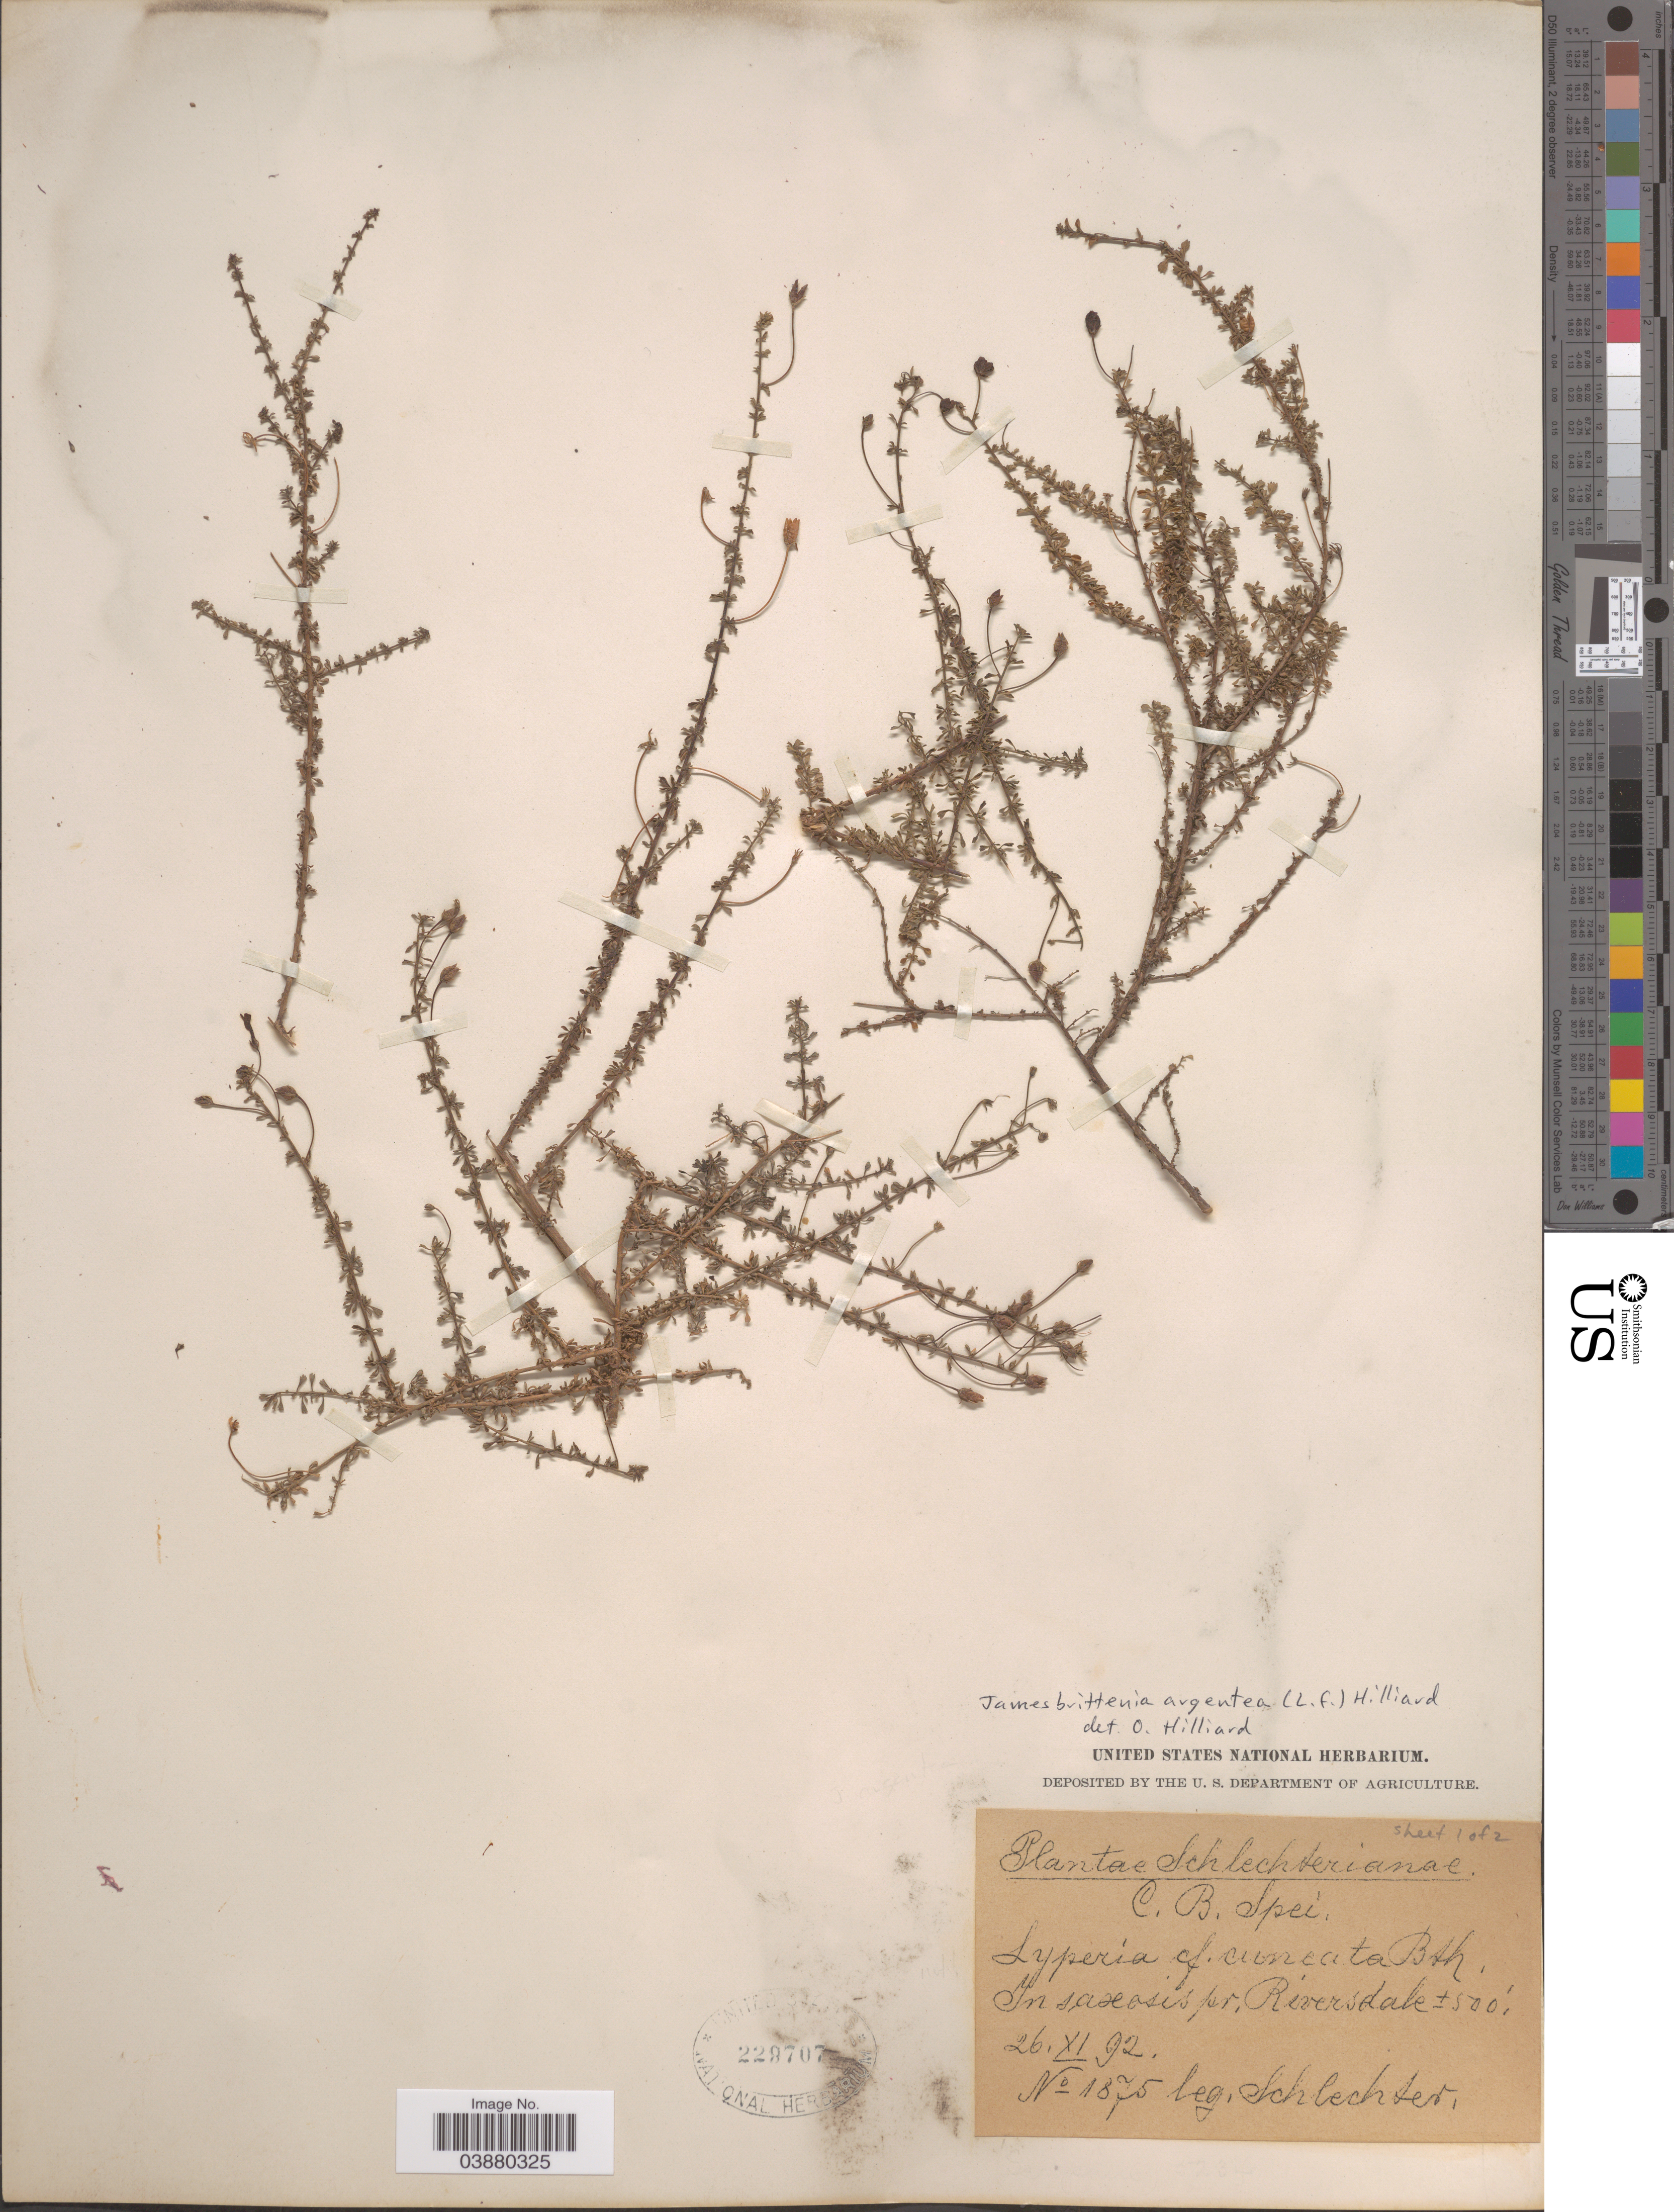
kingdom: Plantae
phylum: Tracheophyta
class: Magnoliopsida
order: Lamiales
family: Scrophulariaceae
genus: Jamesbrittenia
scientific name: Jamesbrittenia argentea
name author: (L. f.) Hilliard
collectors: Schlechter, --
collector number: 1875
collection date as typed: Transcribed d/m/y: 26/11/92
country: South Africa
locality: In saxosis pr. Riversdale.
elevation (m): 152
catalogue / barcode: US 229707